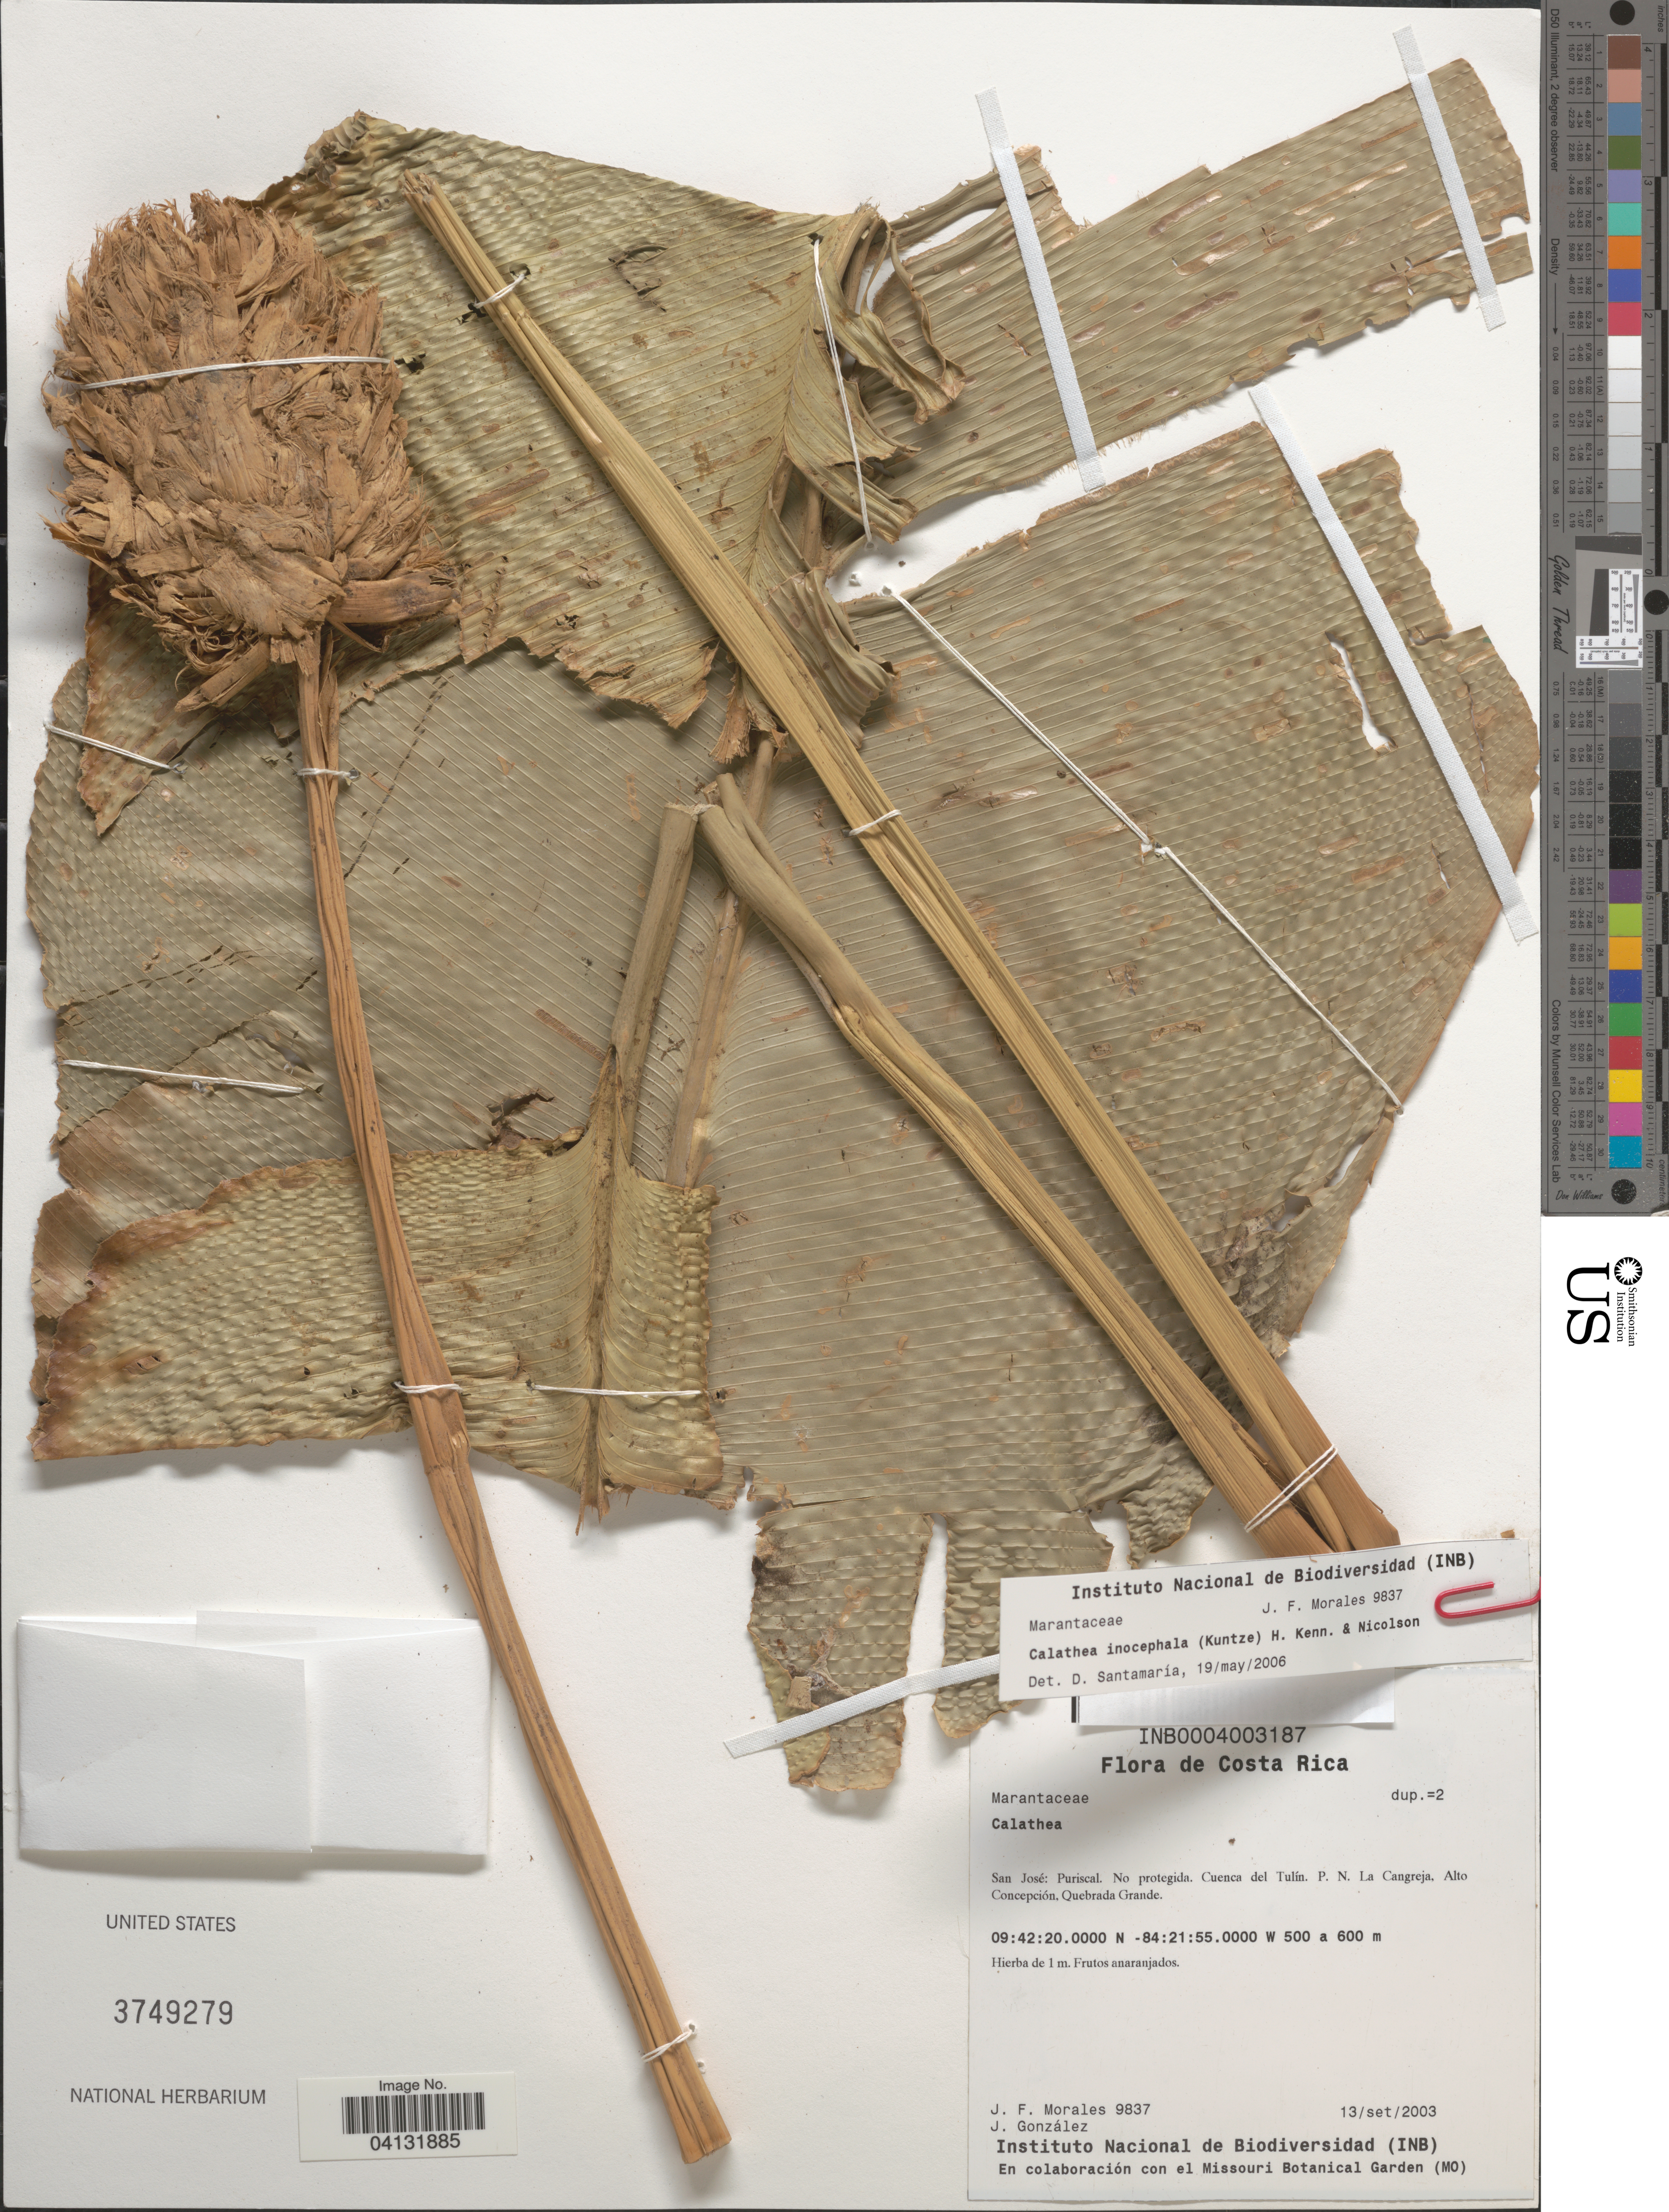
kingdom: Plantae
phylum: Tracheophyta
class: Liliopsida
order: Zingiberales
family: Marantaceae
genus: Calathea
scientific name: Calathea inocephala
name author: (Kuntze) H. Kenn. & Nicolson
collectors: J. Morales & J. González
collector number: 9837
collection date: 2003-09-13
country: Costa Rica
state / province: San José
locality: Puriscal. No protegida. Cuenca del Tulín. P. N. La Cangreja, Alto Concepción, Quebrada Grande.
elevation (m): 500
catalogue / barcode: US 3749279